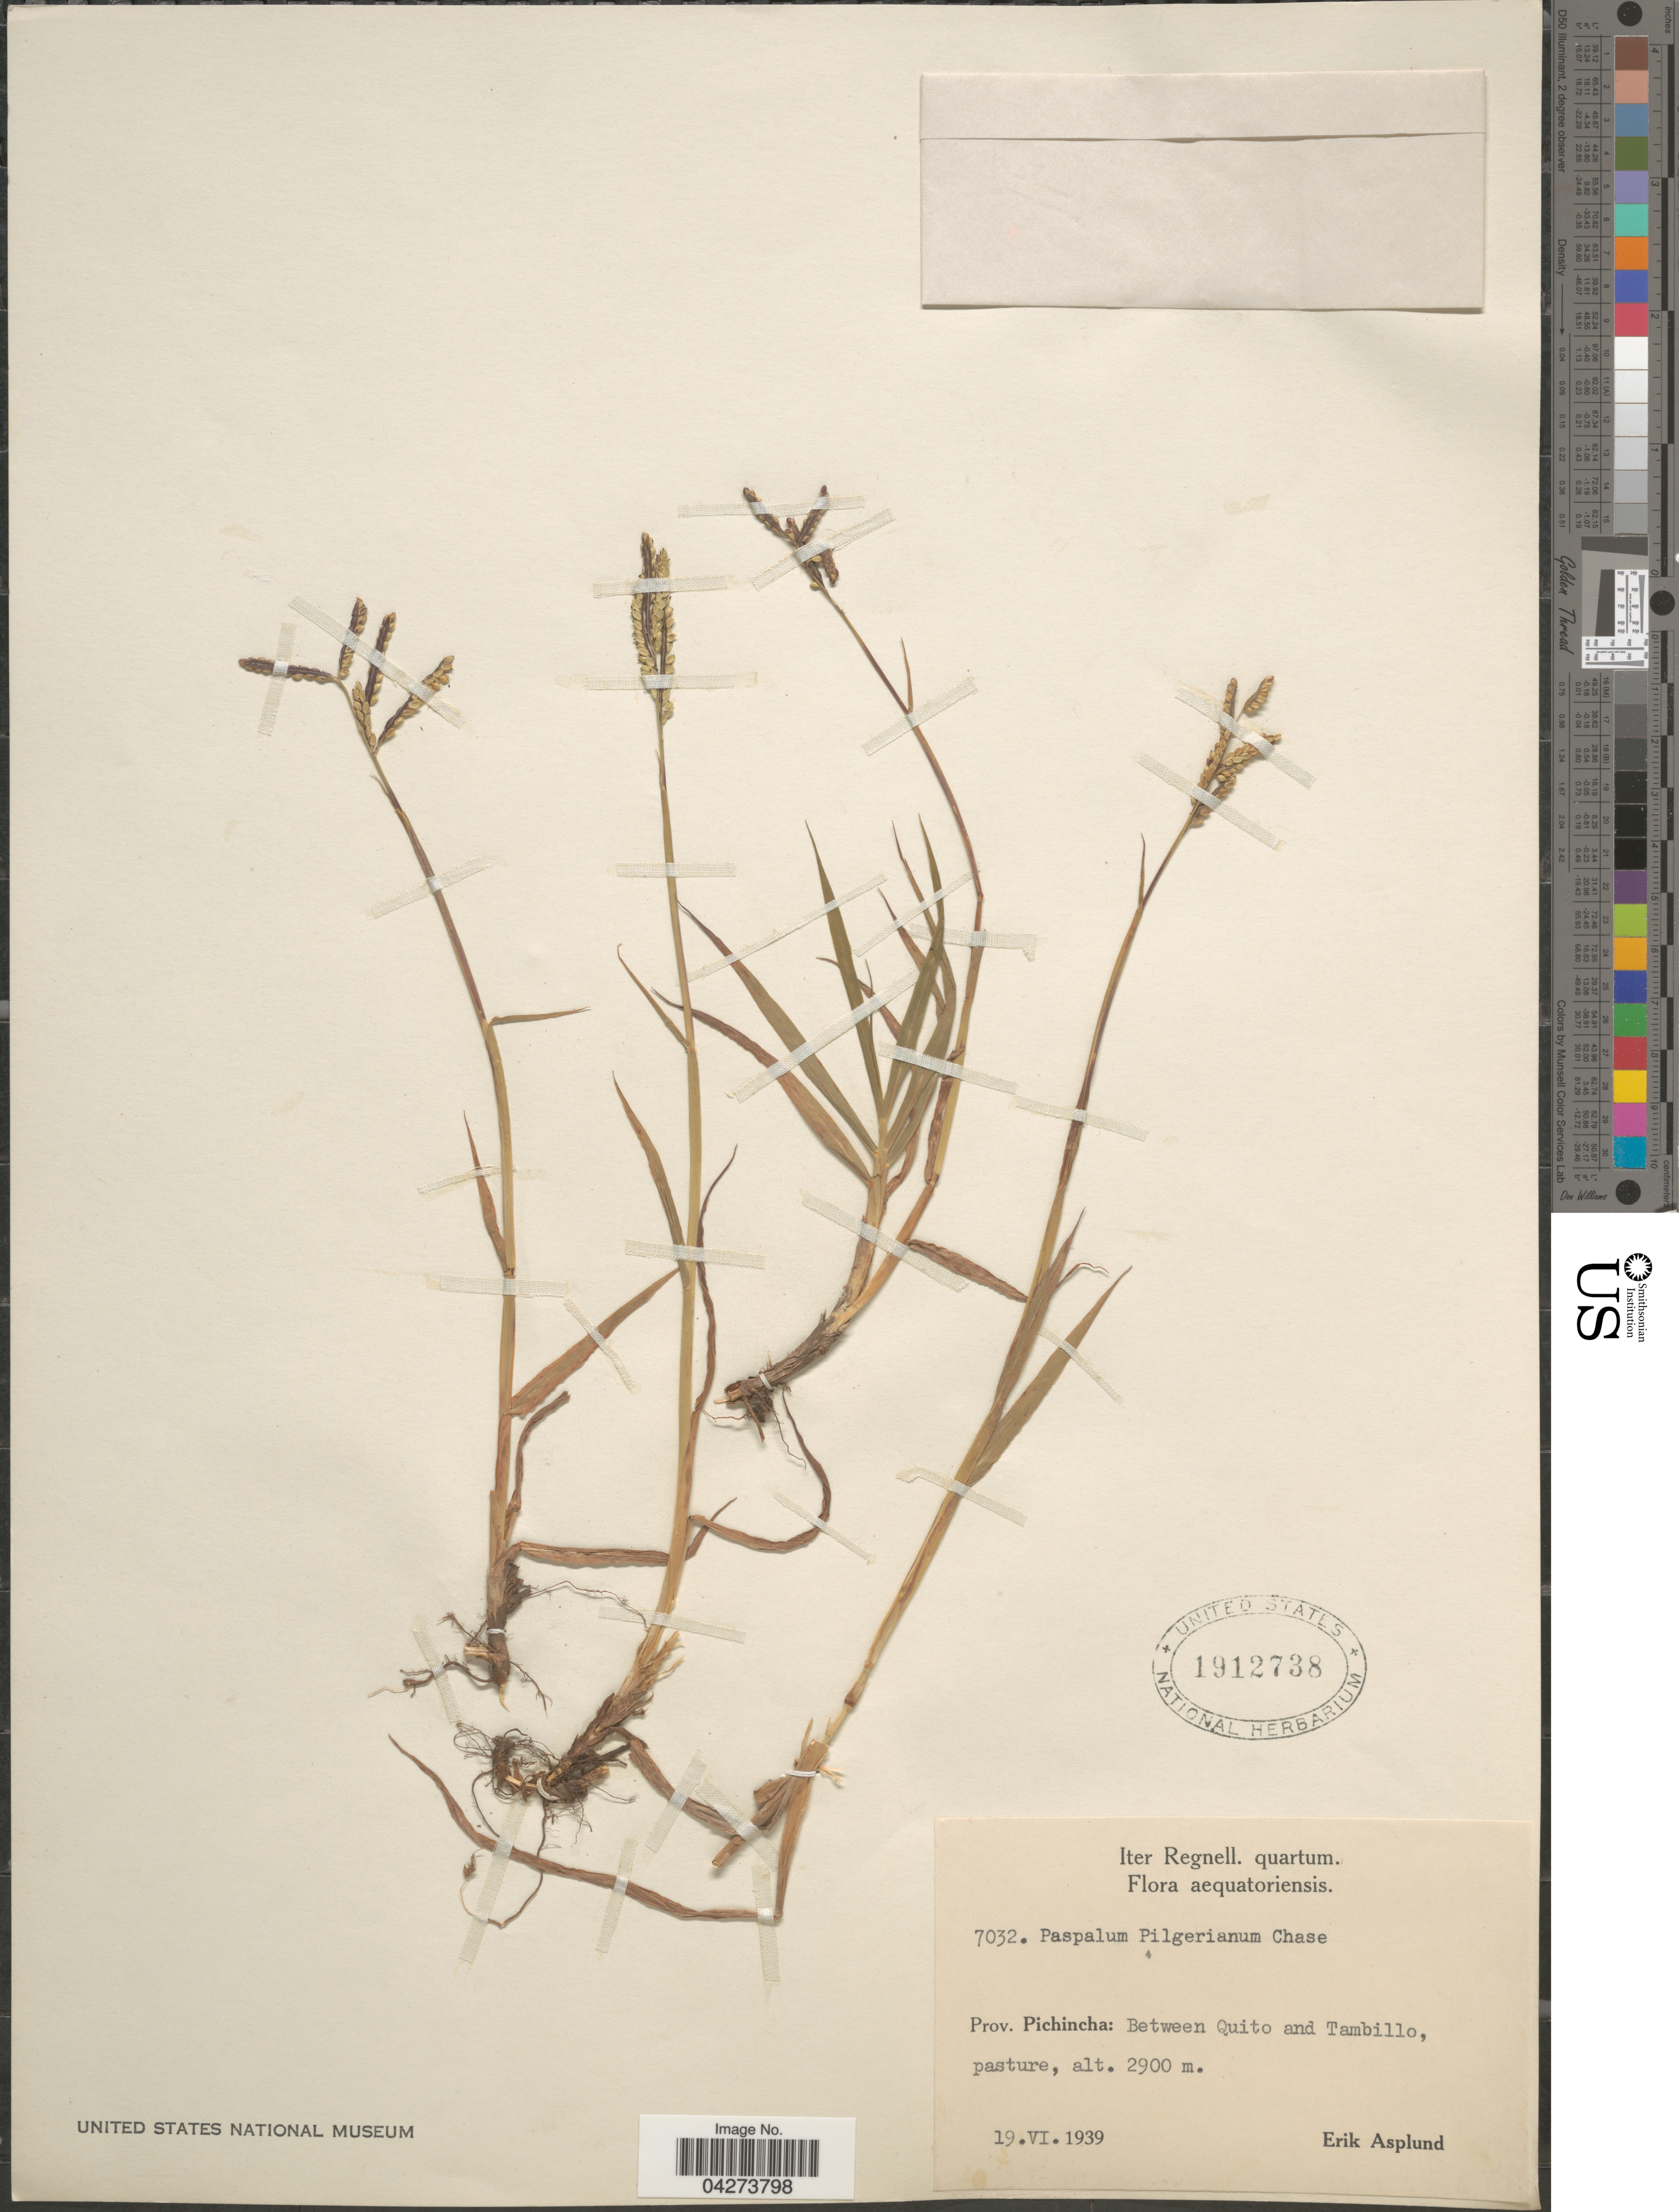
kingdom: Plantae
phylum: Tracheophyta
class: Liliopsida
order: Poales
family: Poaceae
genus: Paspalum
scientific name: Paspalum pilgerianum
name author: Chase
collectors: E. Asplund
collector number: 7032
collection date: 1939-06-19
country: Ecuador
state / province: Pichincha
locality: Iter Regnell. quartum. Prov. Pichincha: Between Quito and Tambillo.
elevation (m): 2900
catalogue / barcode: US 1912738